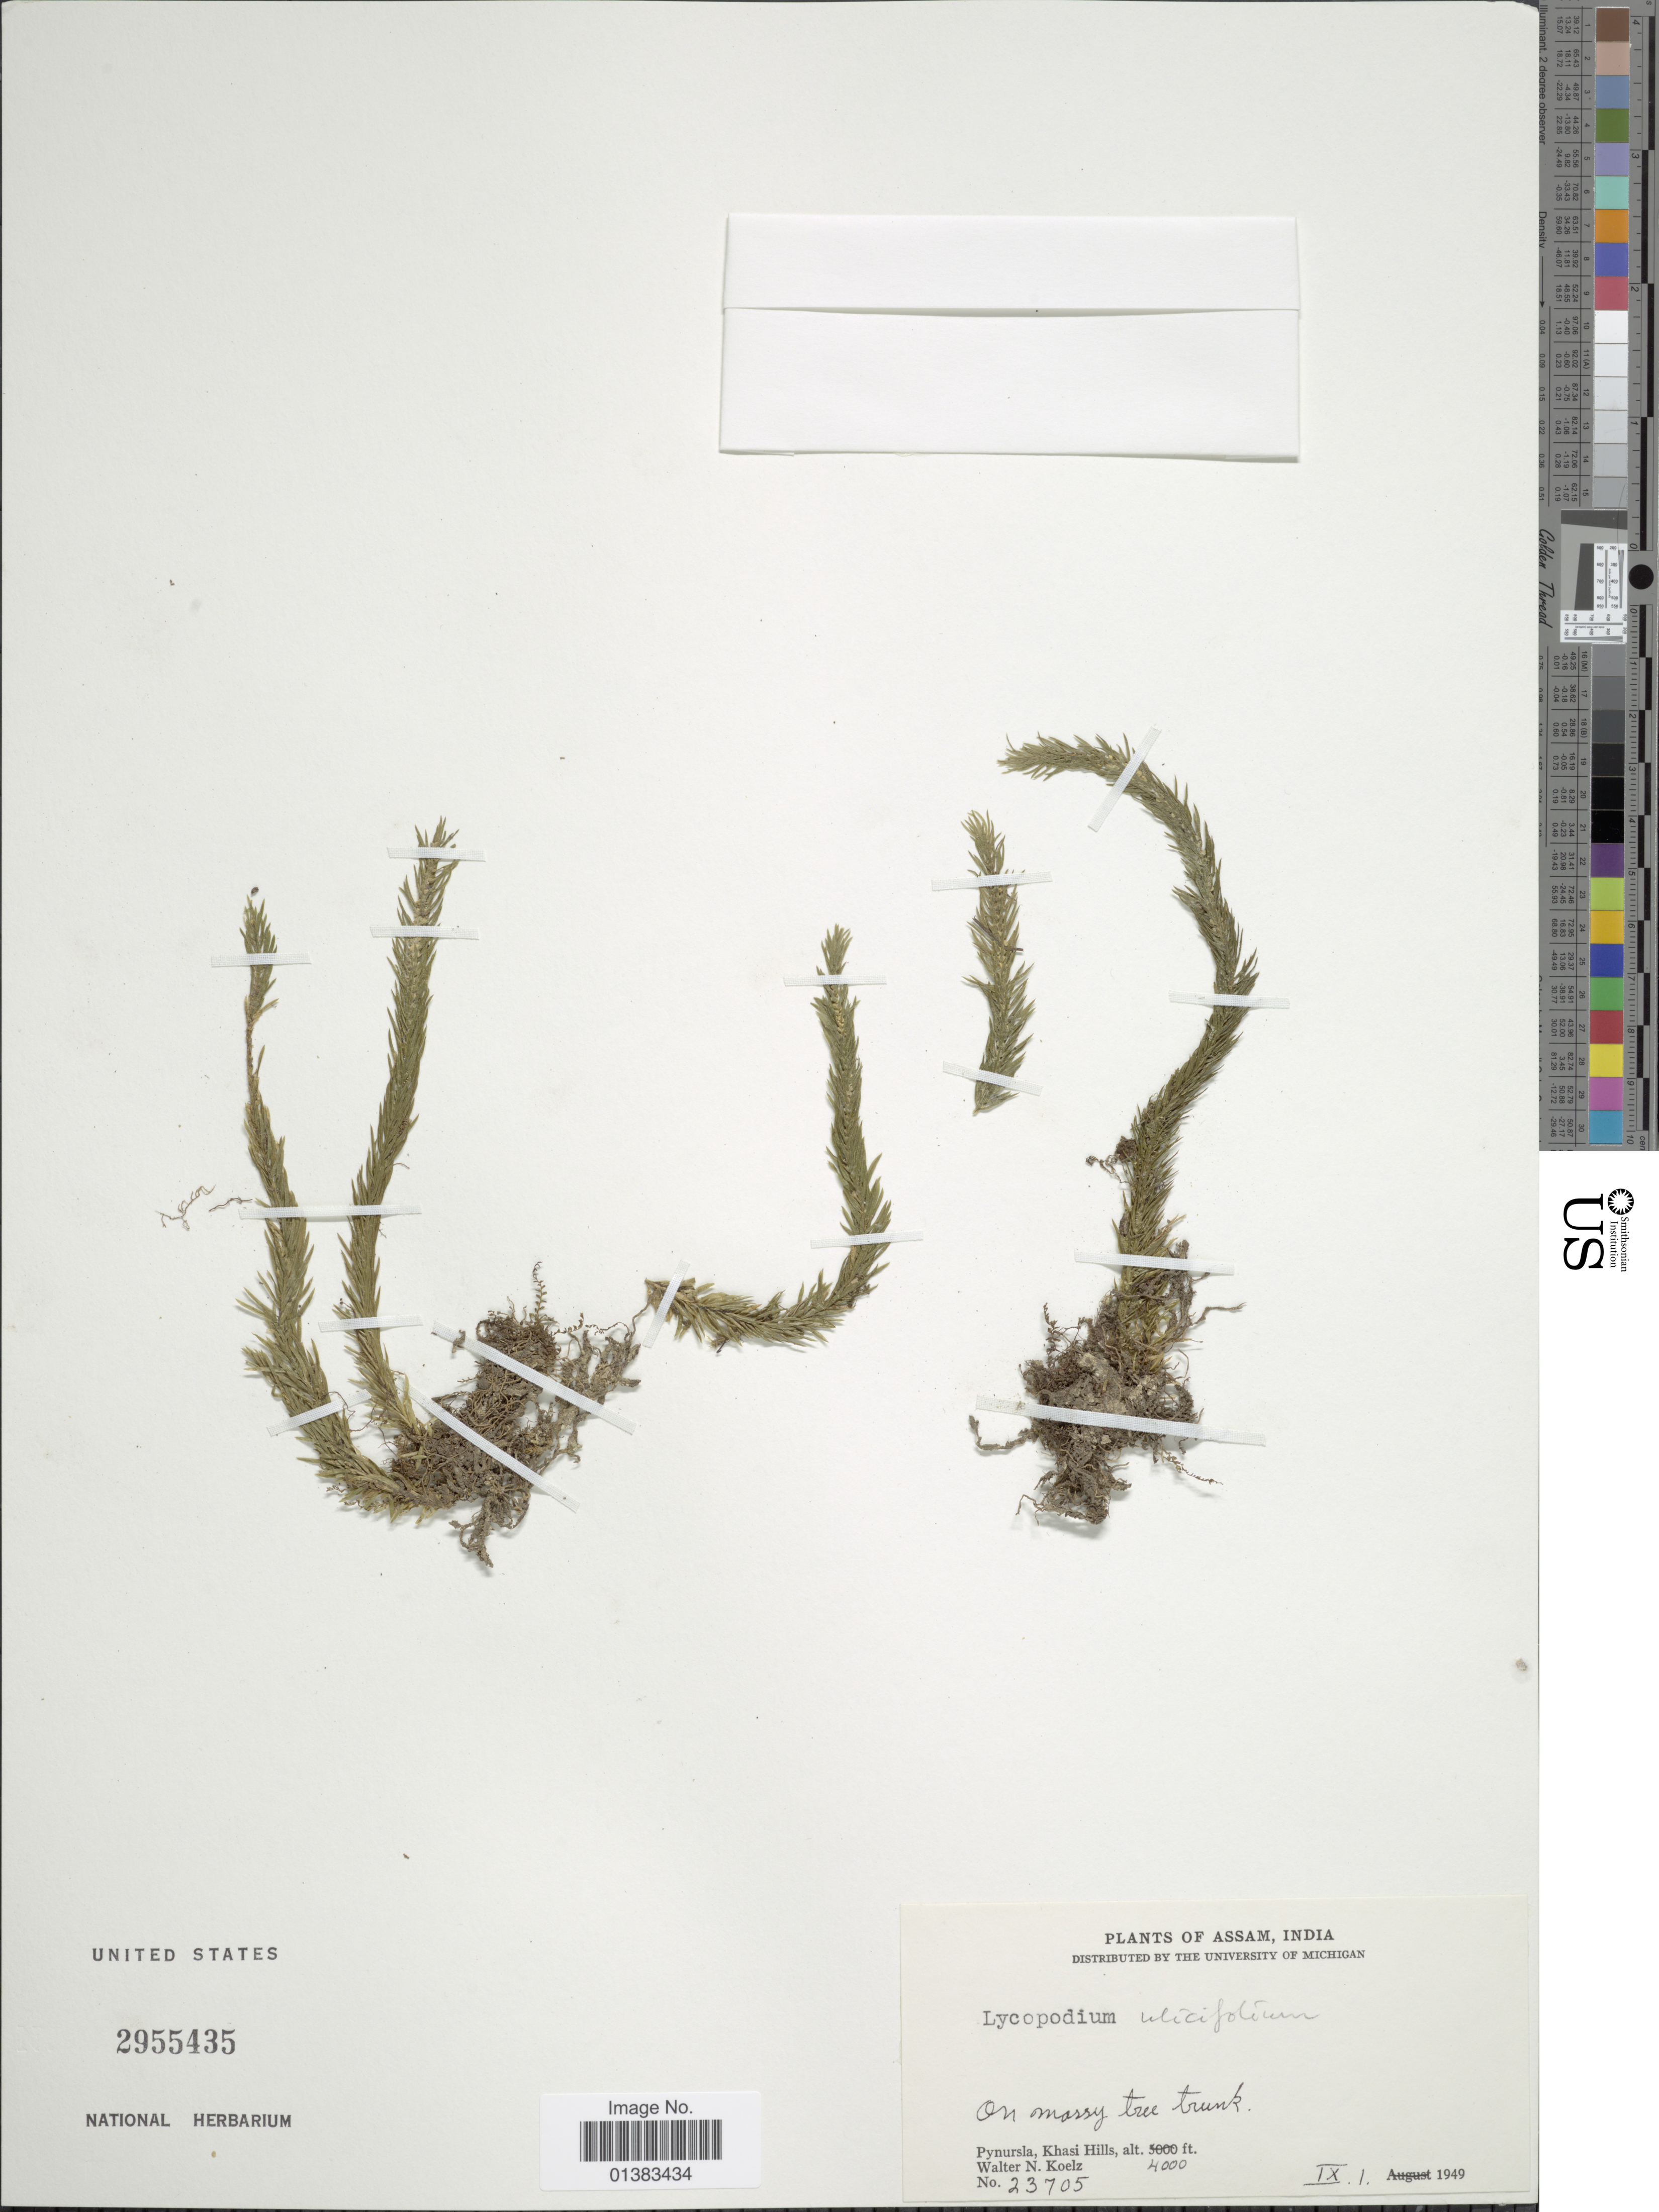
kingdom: Plantae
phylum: Tracheophyta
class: Lycopodiopsida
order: Lycopodiales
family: Lycopodiaceae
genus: Phlegmariurus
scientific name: Phlegmariurus pulcherrimus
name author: (Hook. & Grev.) Á. Löve & D. Löve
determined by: Field, A. R.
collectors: W. N. Koelz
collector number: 23705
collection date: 1949-09-01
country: India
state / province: Meghalaya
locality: Pynursla, Khasi Hills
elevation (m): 1219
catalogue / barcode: US 2955435